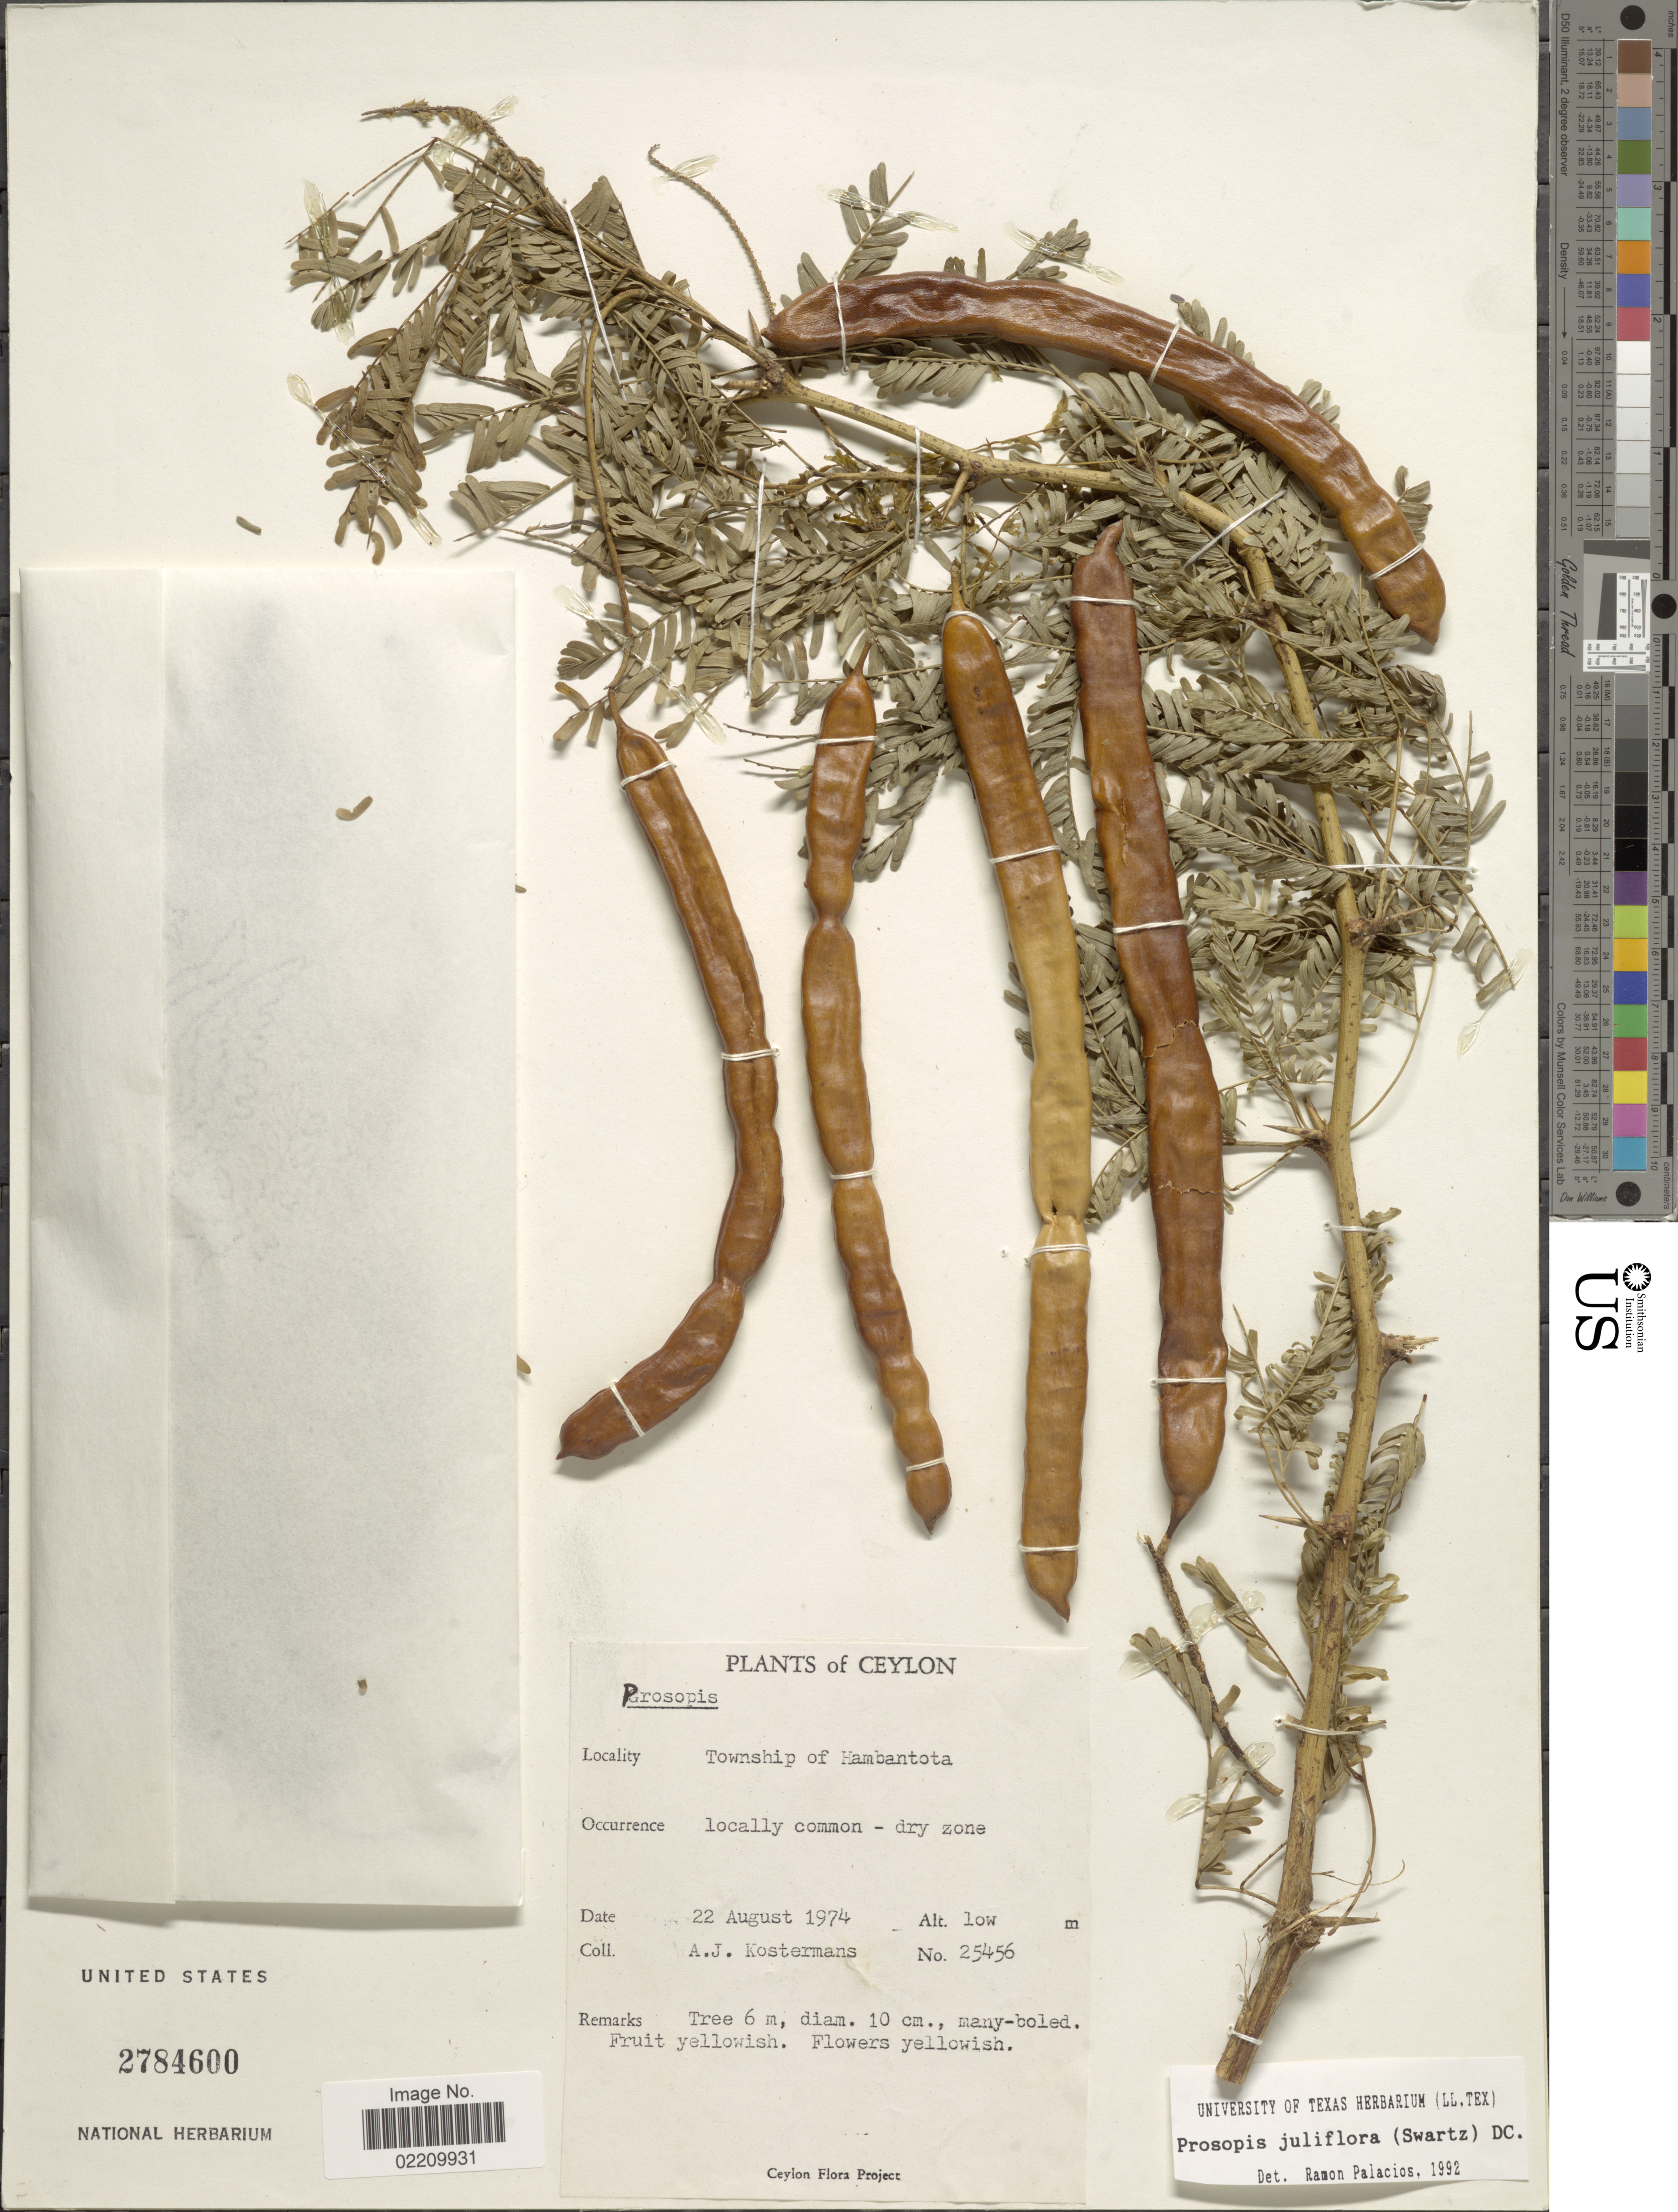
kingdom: Plantae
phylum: Tracheophyta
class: Magnoliopsida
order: Fabales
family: Fabaceae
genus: Neltuma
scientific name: Neltuma juliflora var. juliflora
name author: (Sw.) Raf.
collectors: A. J. G. Kostermans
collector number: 25456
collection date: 1974-08-22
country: Sri Lanka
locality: Ceylon, Township near Hambantota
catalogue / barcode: US 2784600